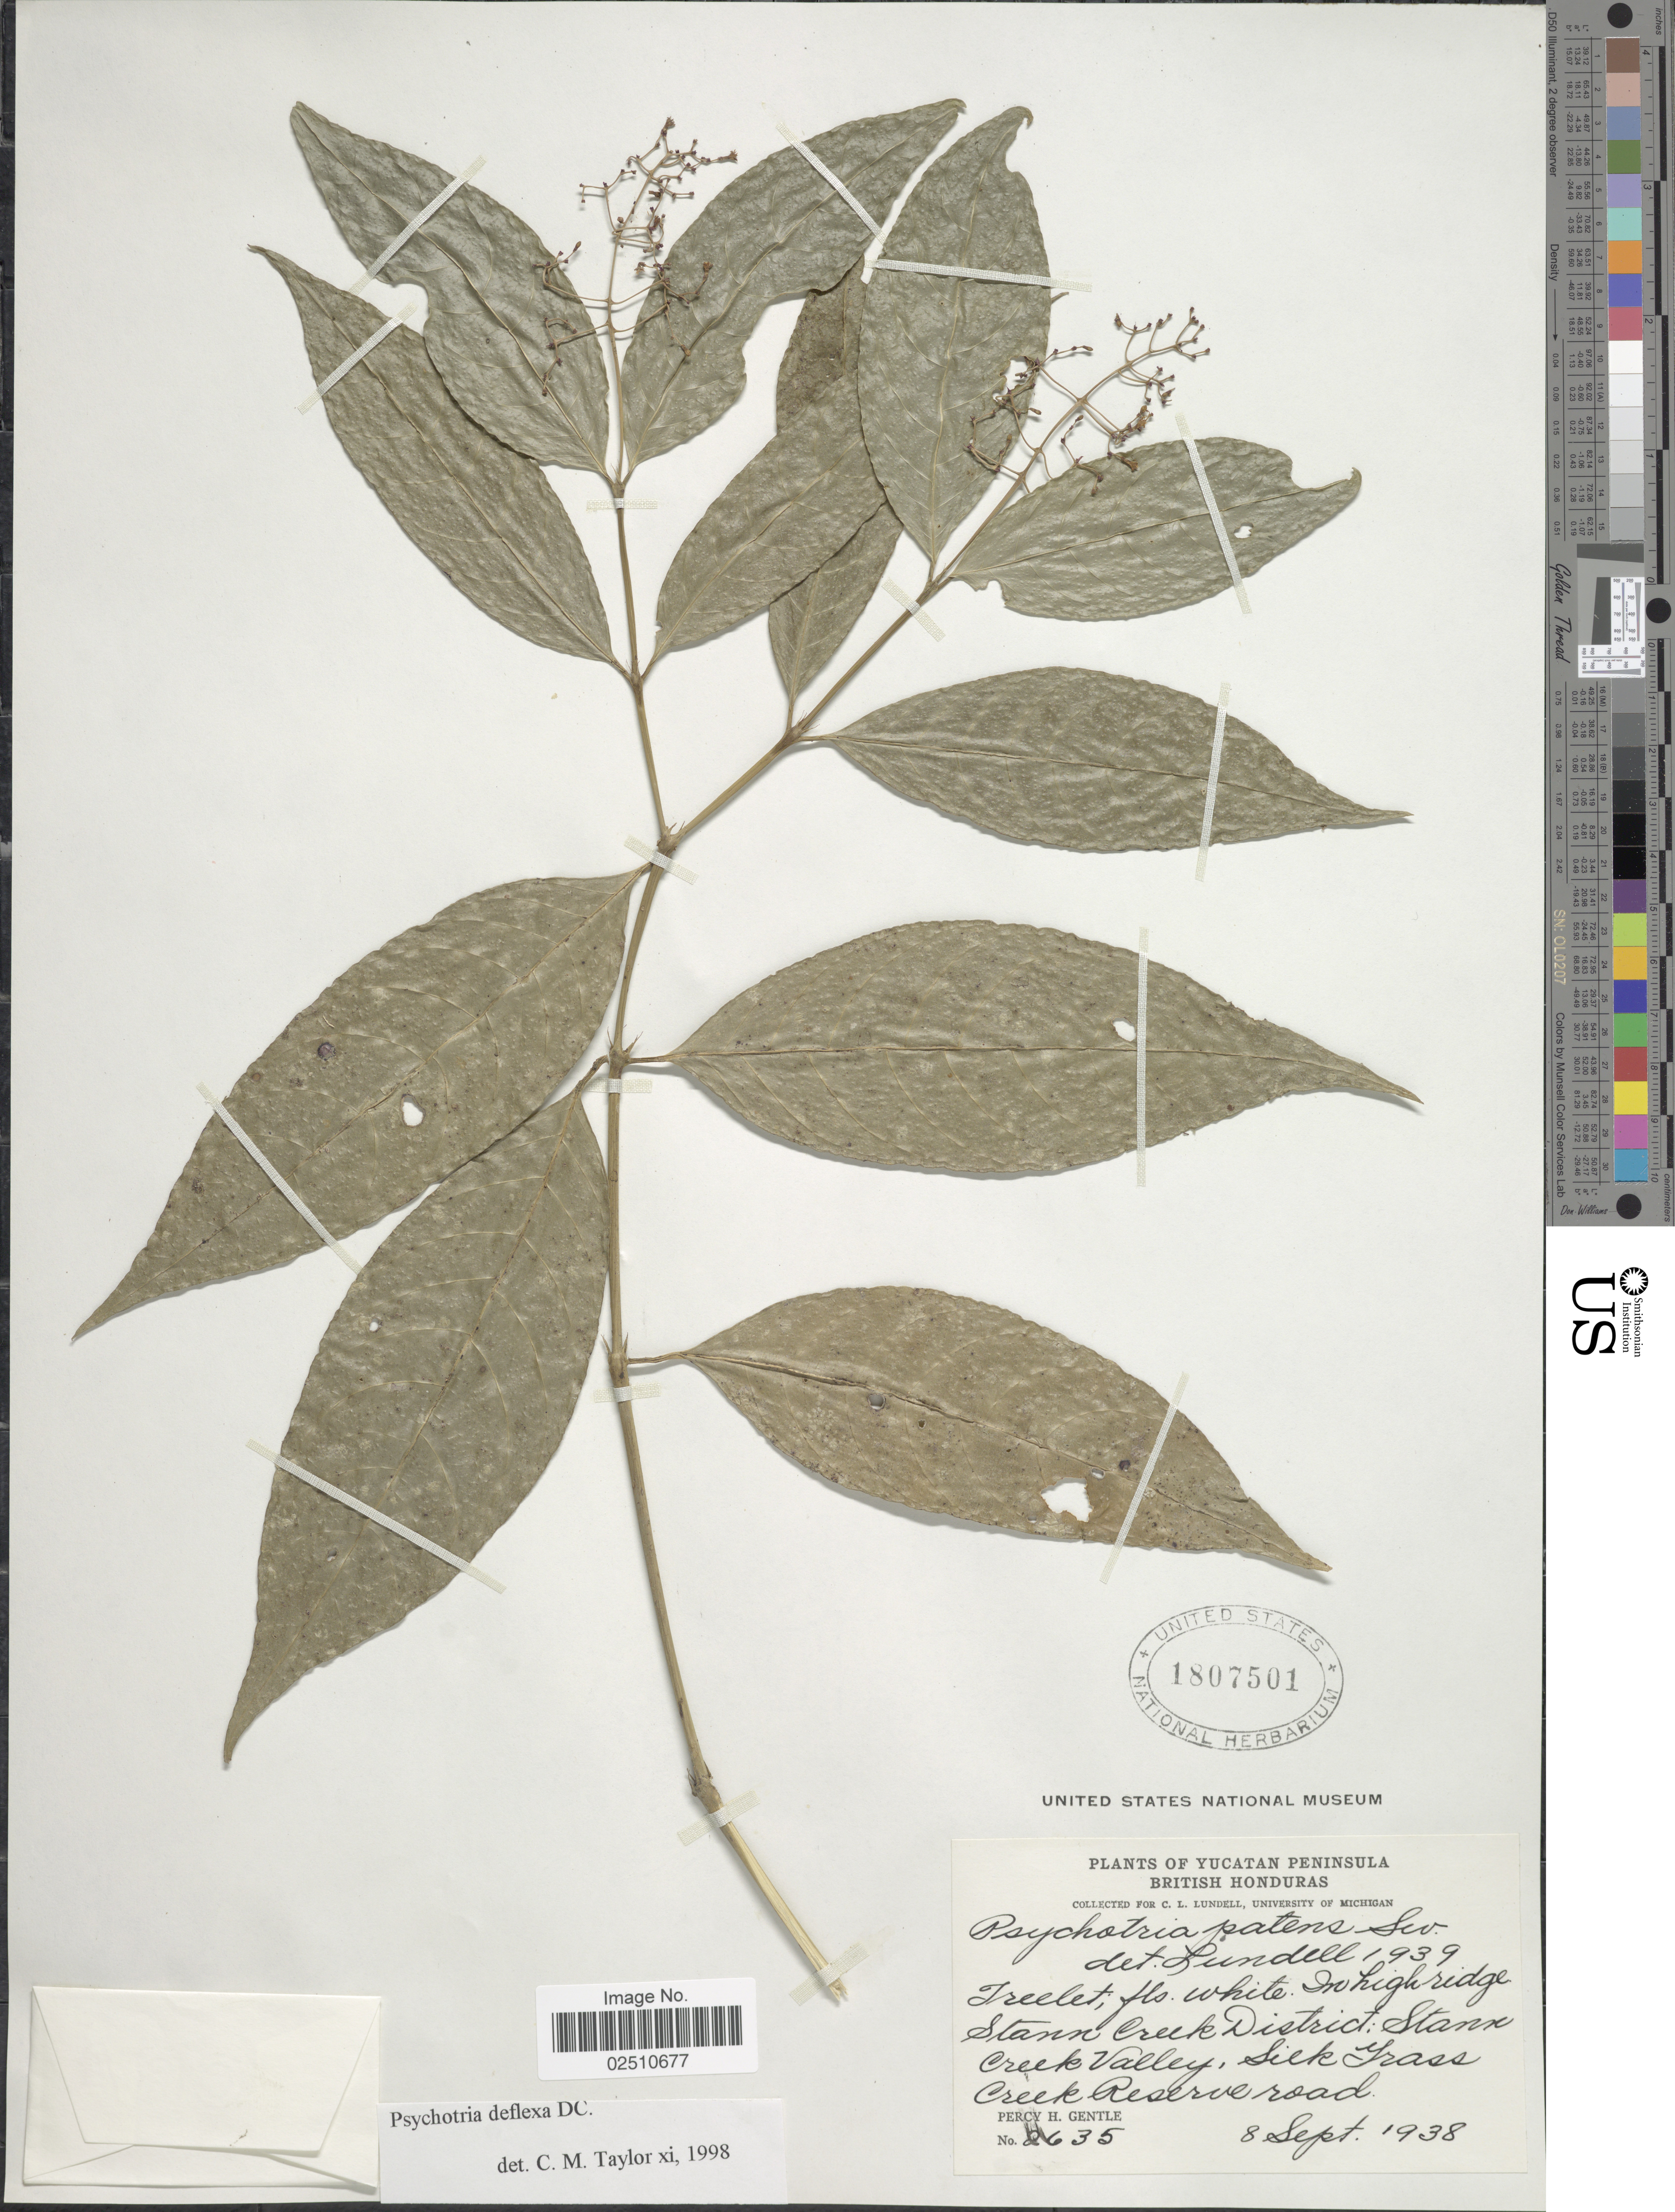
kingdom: Plantae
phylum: Tracheophyta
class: Magnoliopsida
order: Gentianales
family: Rubiaceae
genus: Psychotria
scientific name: Psychotria deflexa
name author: DC.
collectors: P. H. Gentle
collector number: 2635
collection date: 1938-09-08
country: Belize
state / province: Stann Creek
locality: Yucatan Peninsula, British Honduras, Stann Creek Valley, Silk Grass Creek Reserve road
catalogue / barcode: US 1807501